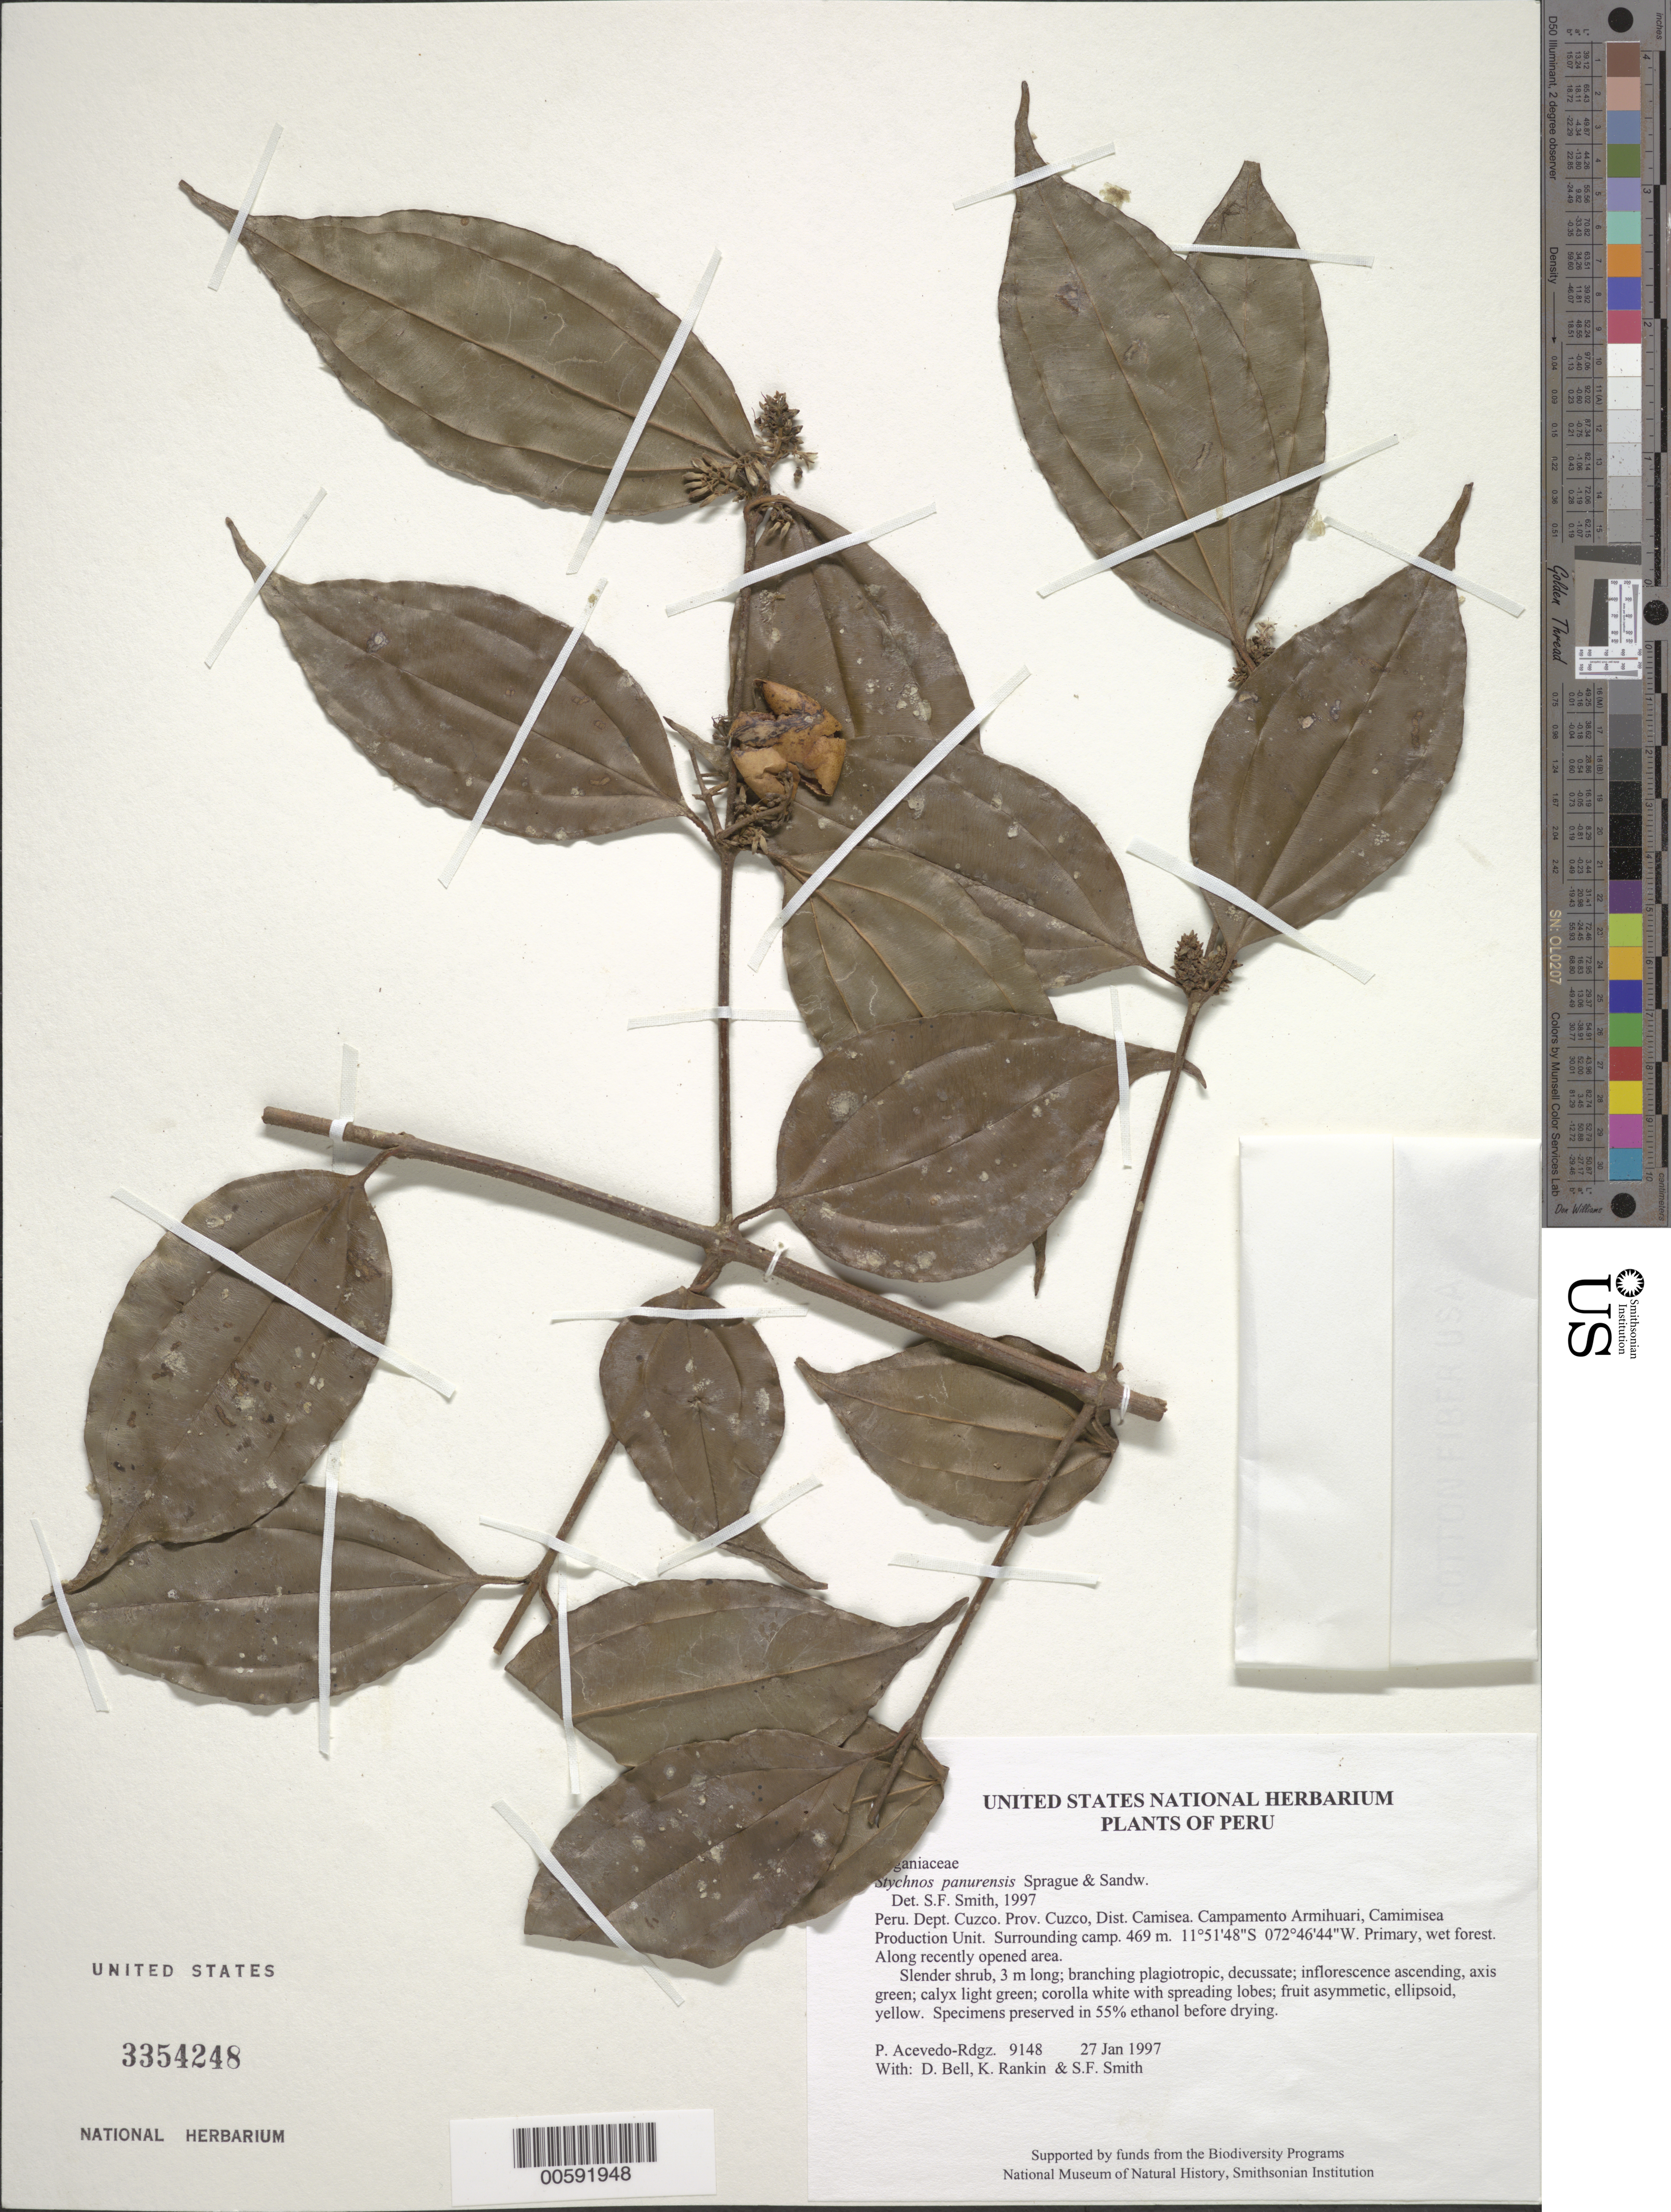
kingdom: Plantae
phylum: Tracheophyta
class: Magnoliopsida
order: Gentianales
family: Loganiaceae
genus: Strychnos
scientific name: Strychnos panurensis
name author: Sprague & Sandwith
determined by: Smith, Stephen F., (US), NMNH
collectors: P. Acevedo-Rodr., D. A. Bell, K. B. Rankin & S.F. Smith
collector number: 9148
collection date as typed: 27 Jan 1997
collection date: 1997-01-27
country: Peru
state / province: Cusco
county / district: Cusco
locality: Districto Camisea, Campamento Armihuari, Camimisea Production Unit. Surrounding camp.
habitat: Primary, wet forest. Along recently opened area.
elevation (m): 469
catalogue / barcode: US 3354248